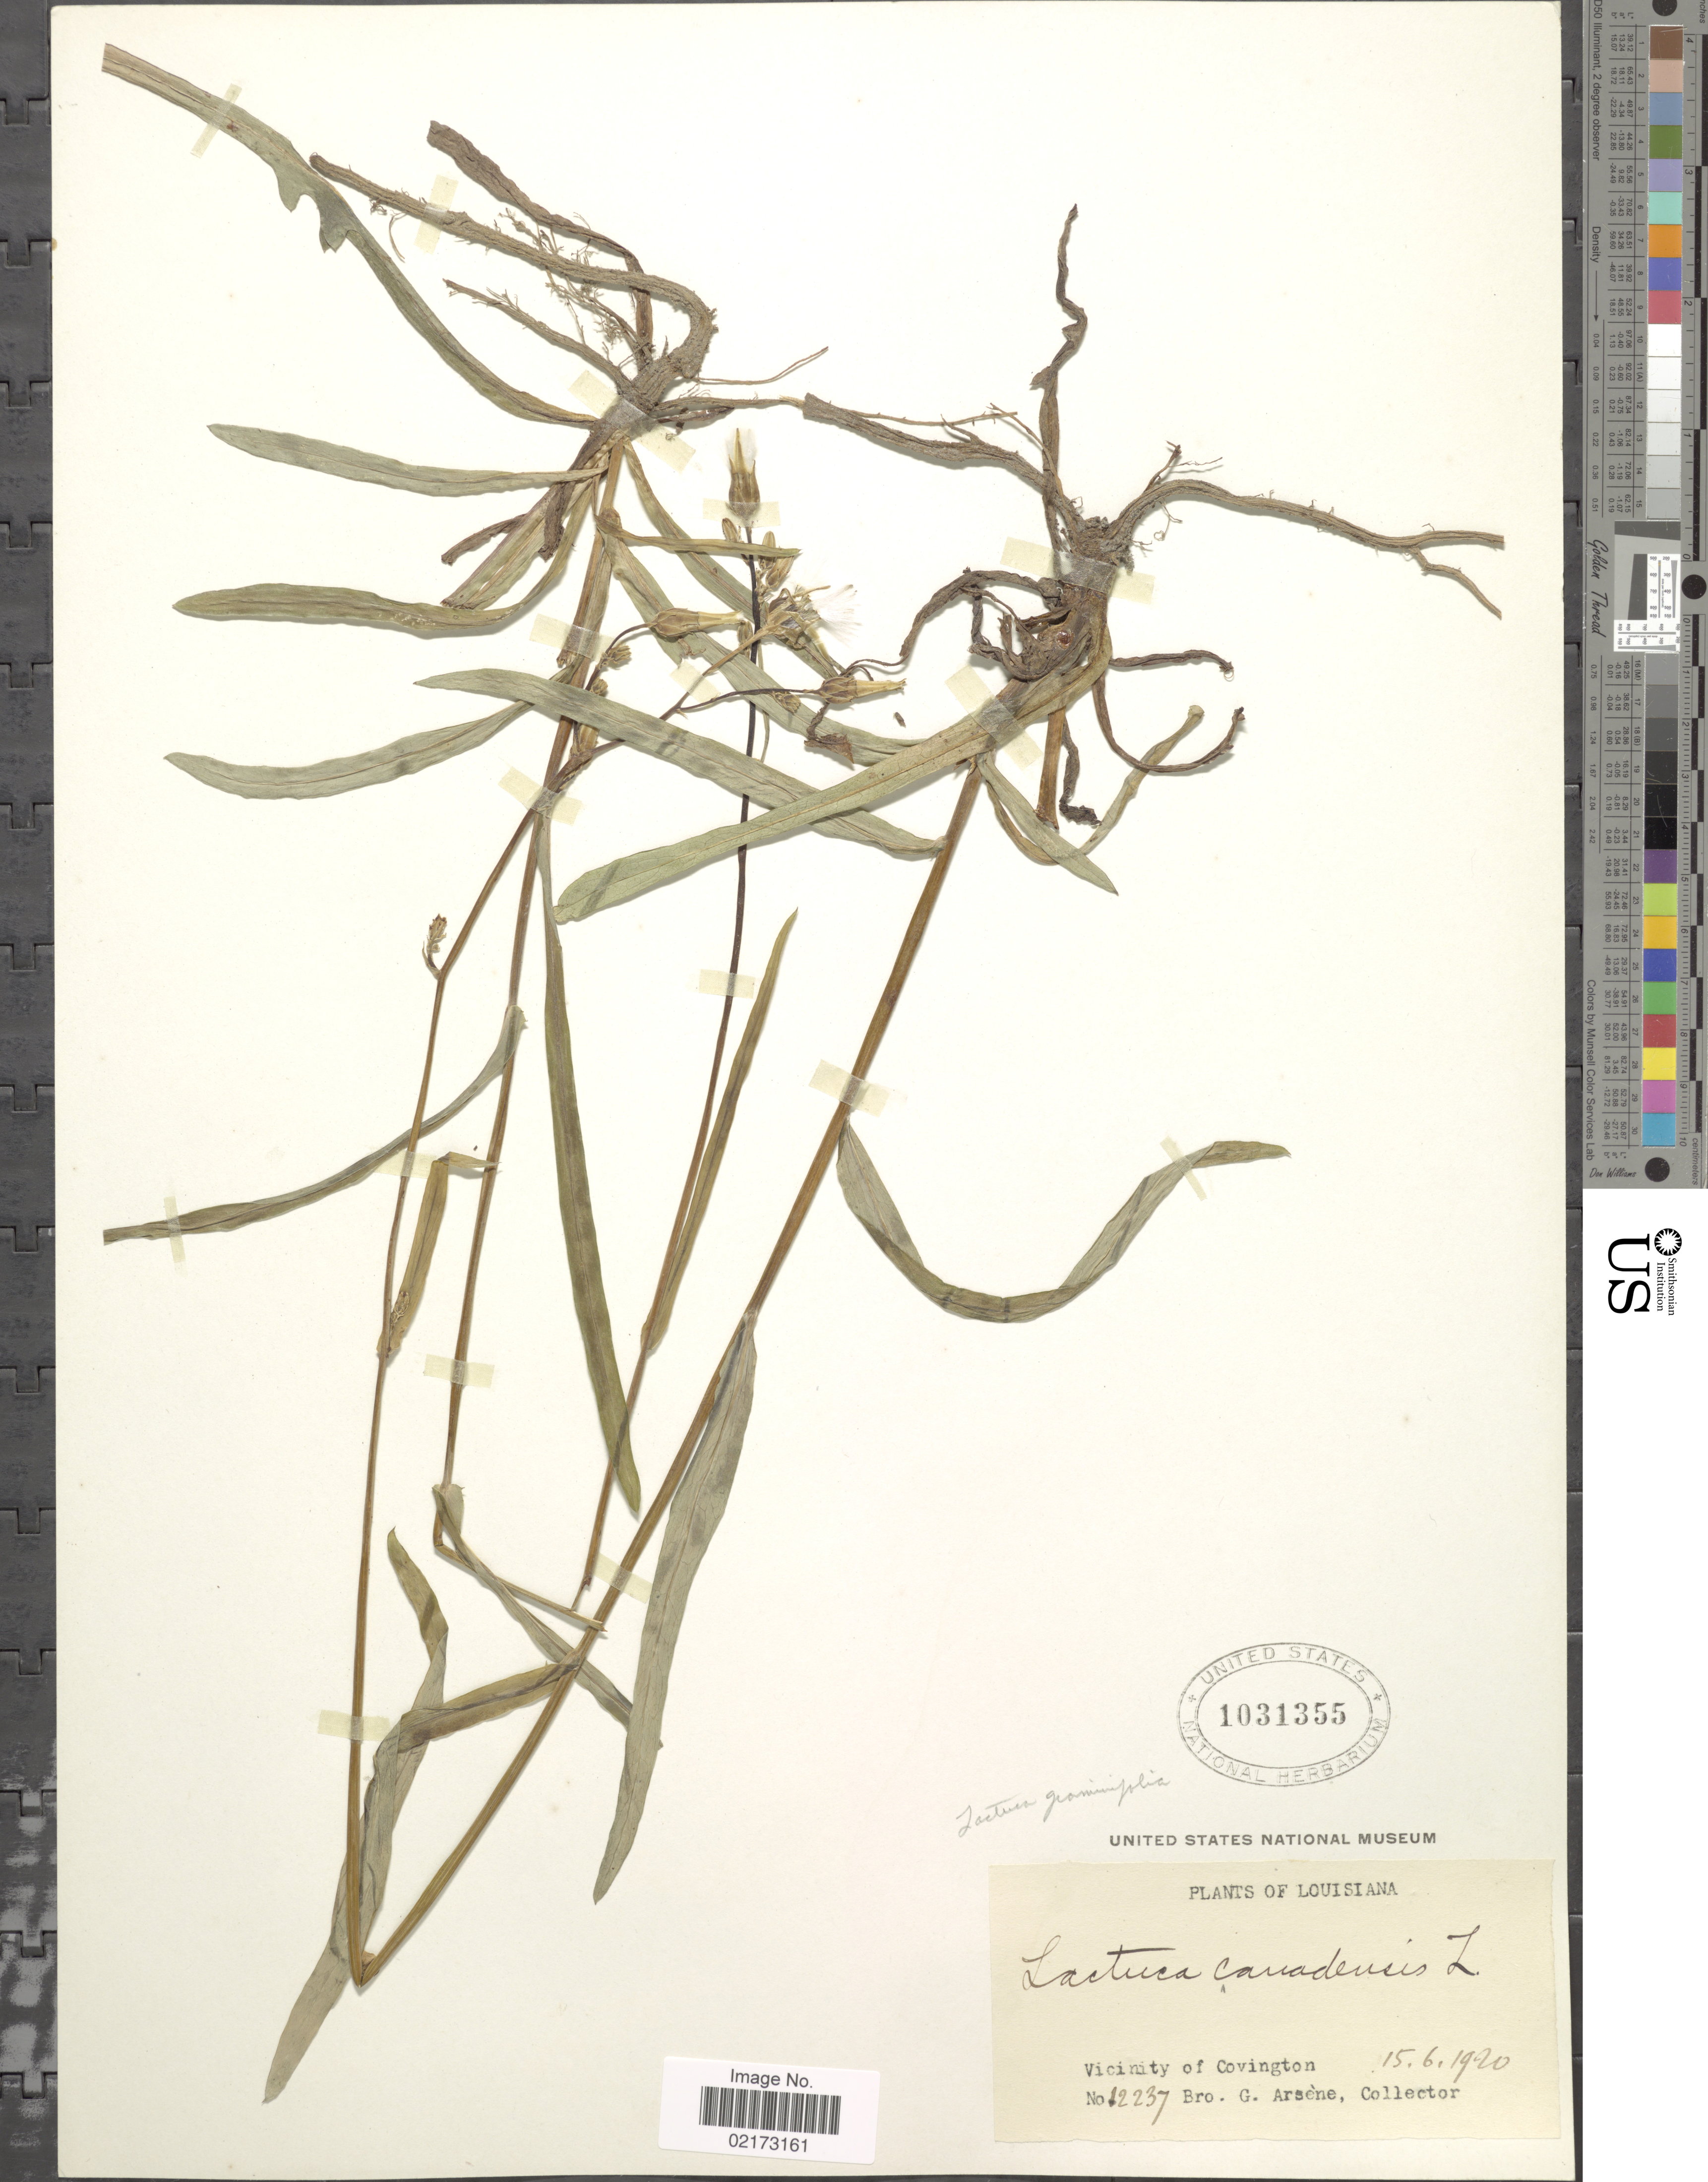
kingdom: Plantae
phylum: Tracheophyta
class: Magnoliopsida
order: Asterales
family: Asteraceae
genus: Lactuca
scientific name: Lactuca graminifolia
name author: Michx.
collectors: Bro. G. Arsène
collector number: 12237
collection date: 1920-06-15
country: United States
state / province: Louisiana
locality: Vicinity of Covington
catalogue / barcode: US 1031355